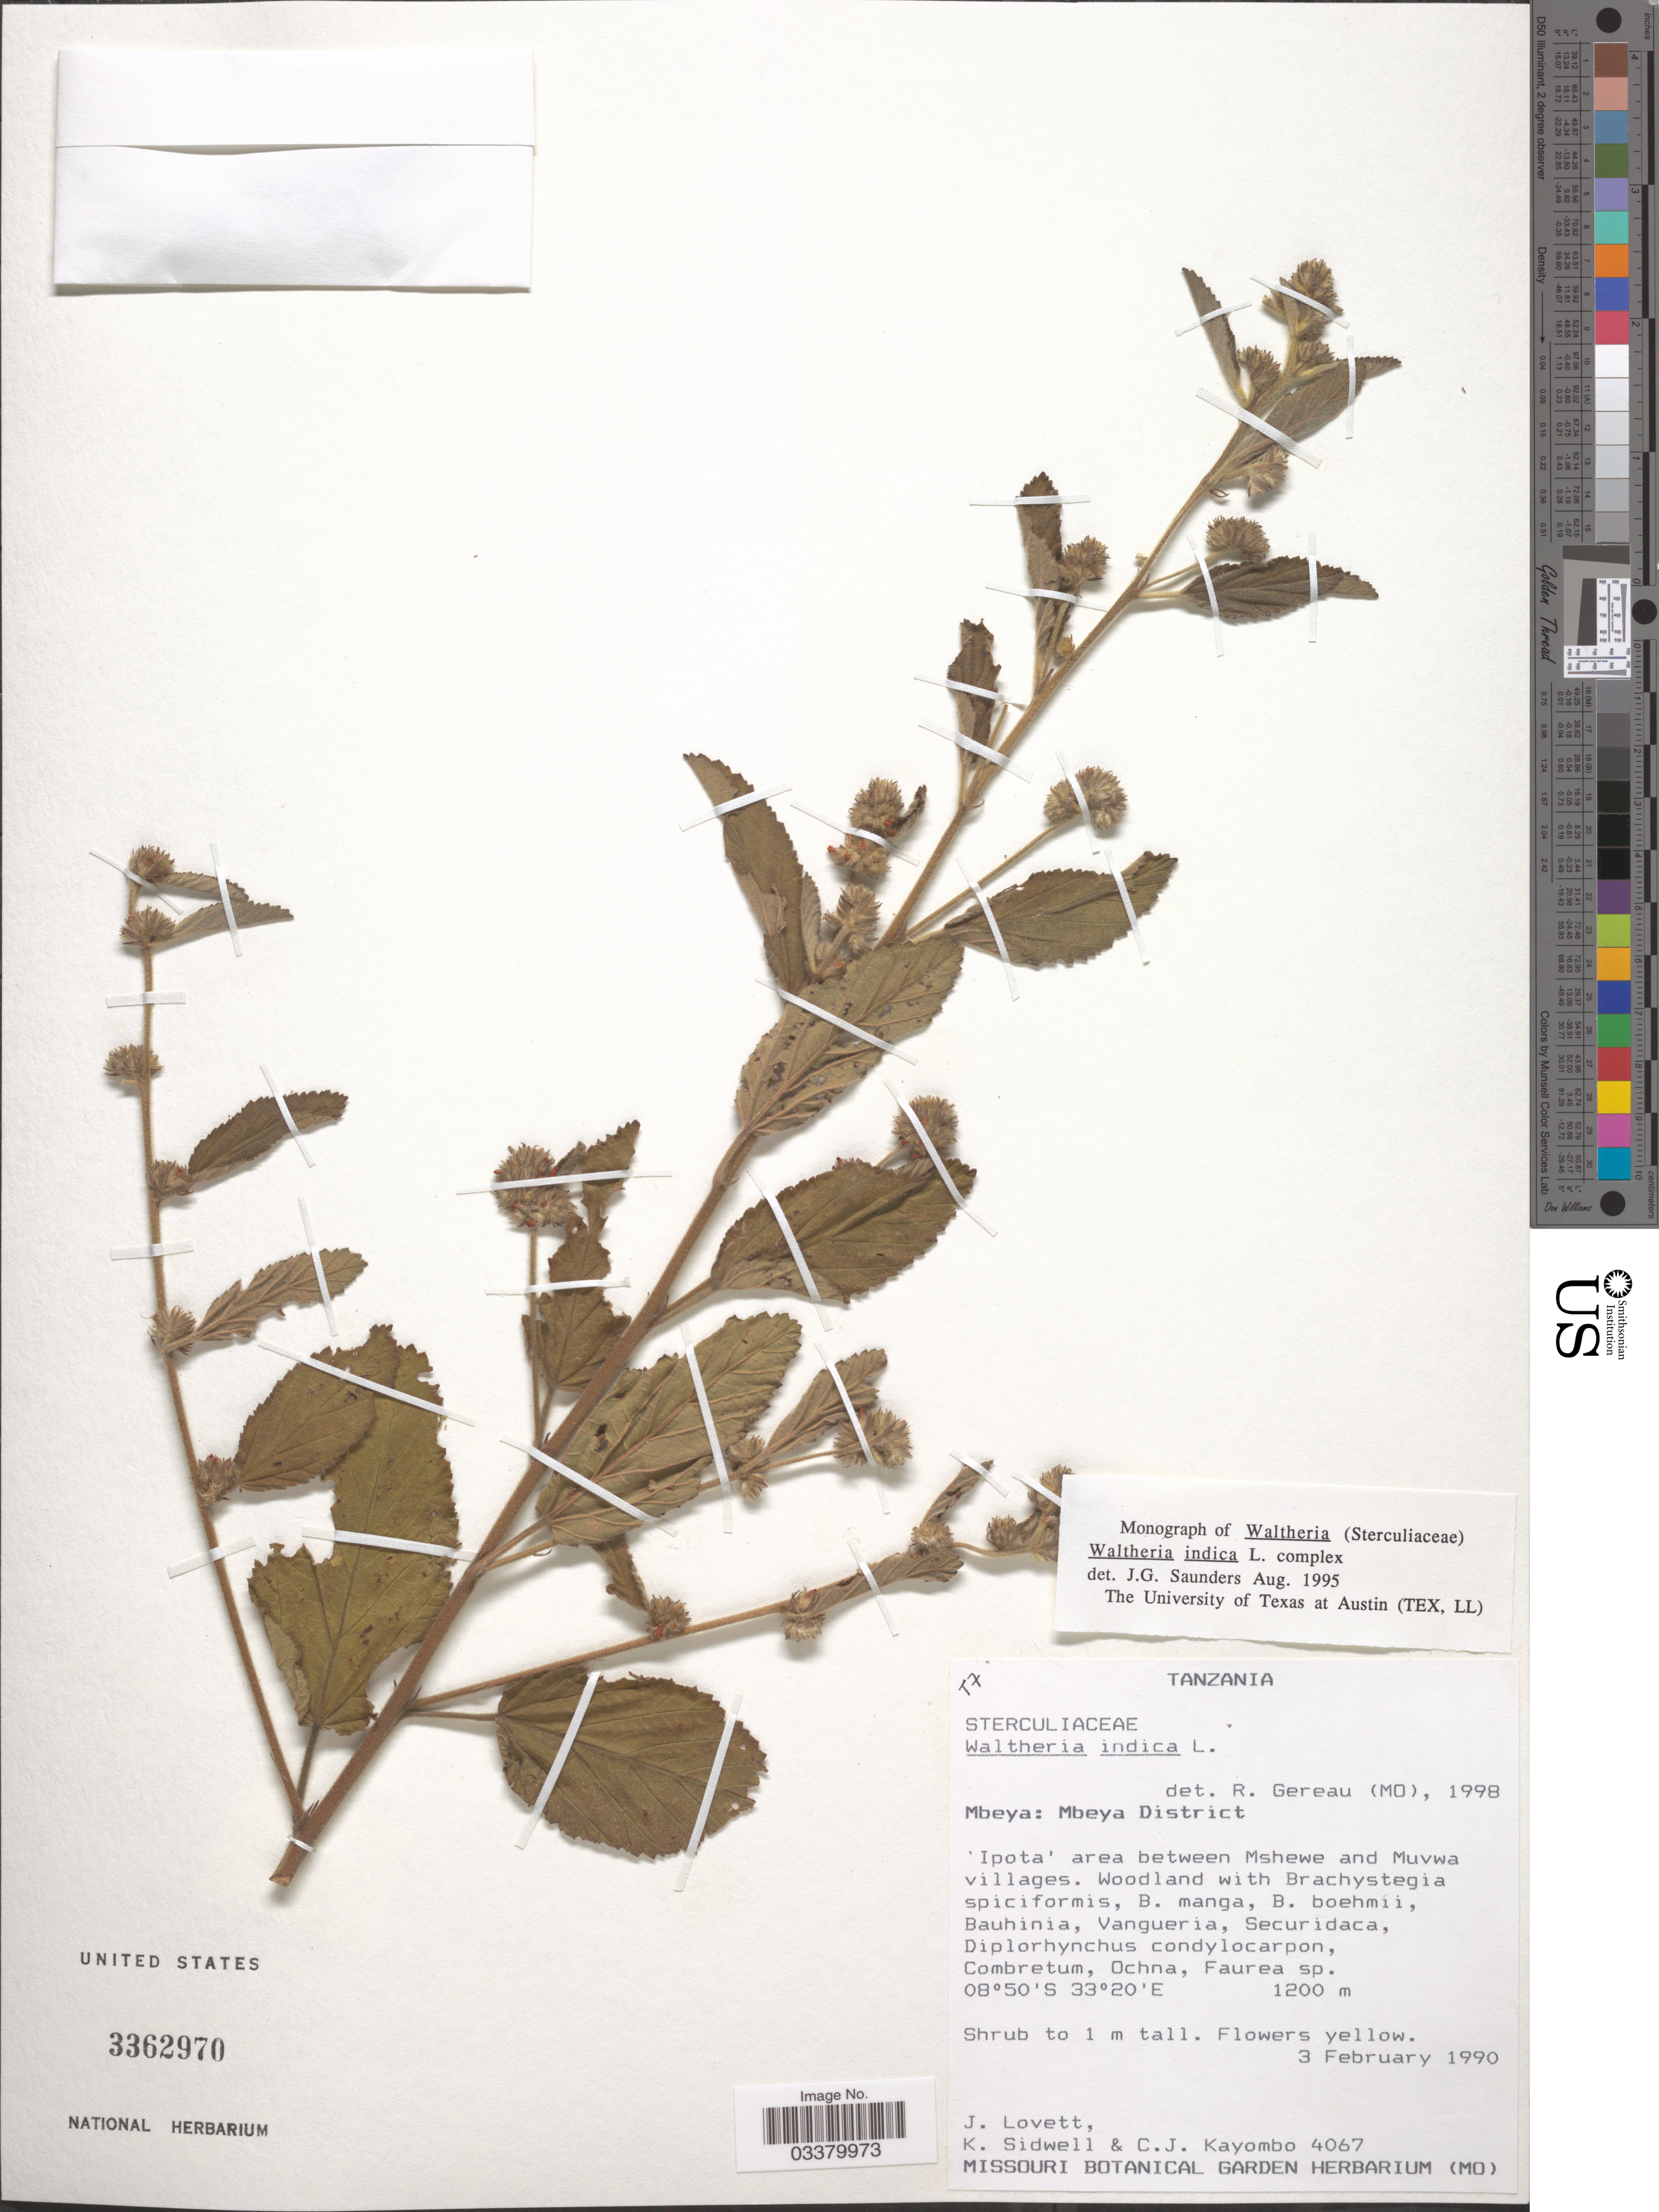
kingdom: Plantae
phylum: Tracheophyta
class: Magnoliopsida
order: Malvales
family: Malvaceae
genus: Waltheria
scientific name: Waltheria indica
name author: L.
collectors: J. Lovett, K. Sidwell & C. Kayombo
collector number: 4067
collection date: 1990-02-03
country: Tanzania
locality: T7, Mbeya: Mbeya District. 'Ipota' area between Mshewe and Muvwa villages.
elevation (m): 1200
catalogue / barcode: US 3362970